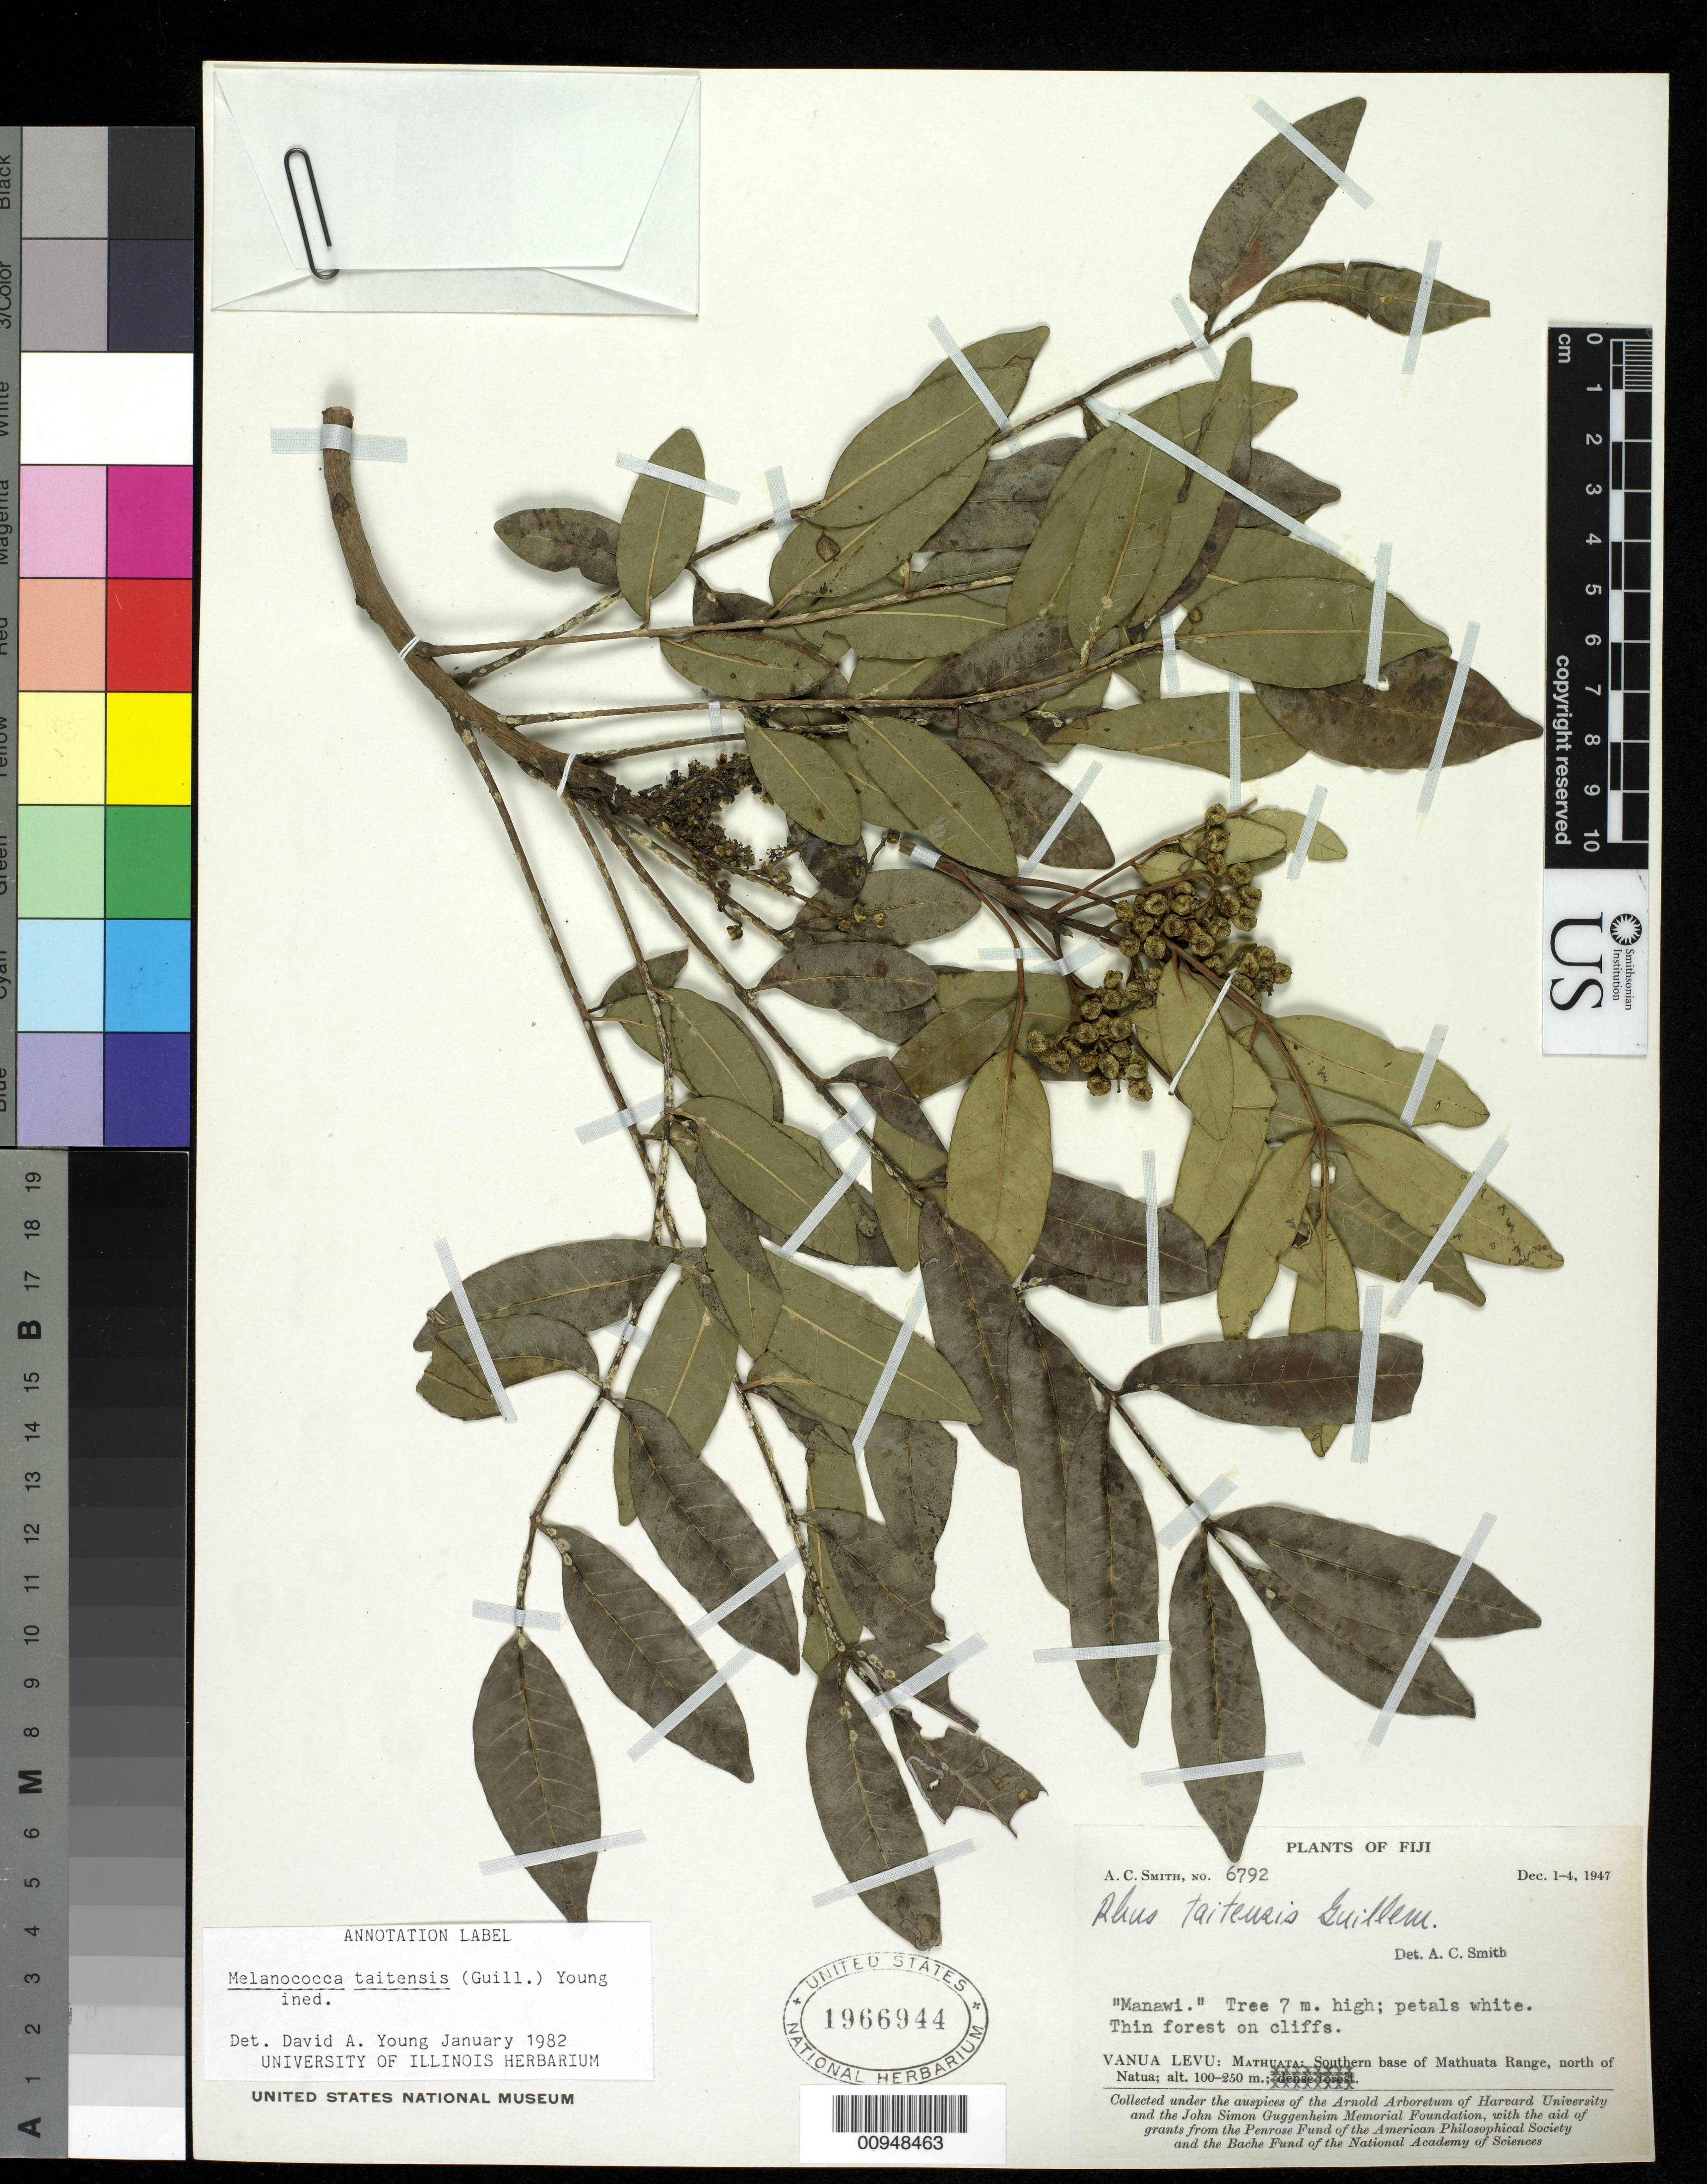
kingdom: Plantae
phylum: Tracheophyta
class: Magnoliopsida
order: Sapindales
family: Anacardiaceae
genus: Rhus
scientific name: Rhus taitensis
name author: Guill.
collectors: C. A. Smith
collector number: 6792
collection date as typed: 01 Dec 1947 to 04 Dec 1947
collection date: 1947-12-01/1947-12-04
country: Fiji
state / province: Northern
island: Macuata-i-wai [Mathuata-i-wai]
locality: Mathuata: Southern base of Mathuata Range, north of Natua, on cliffs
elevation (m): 100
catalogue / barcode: US 1966944